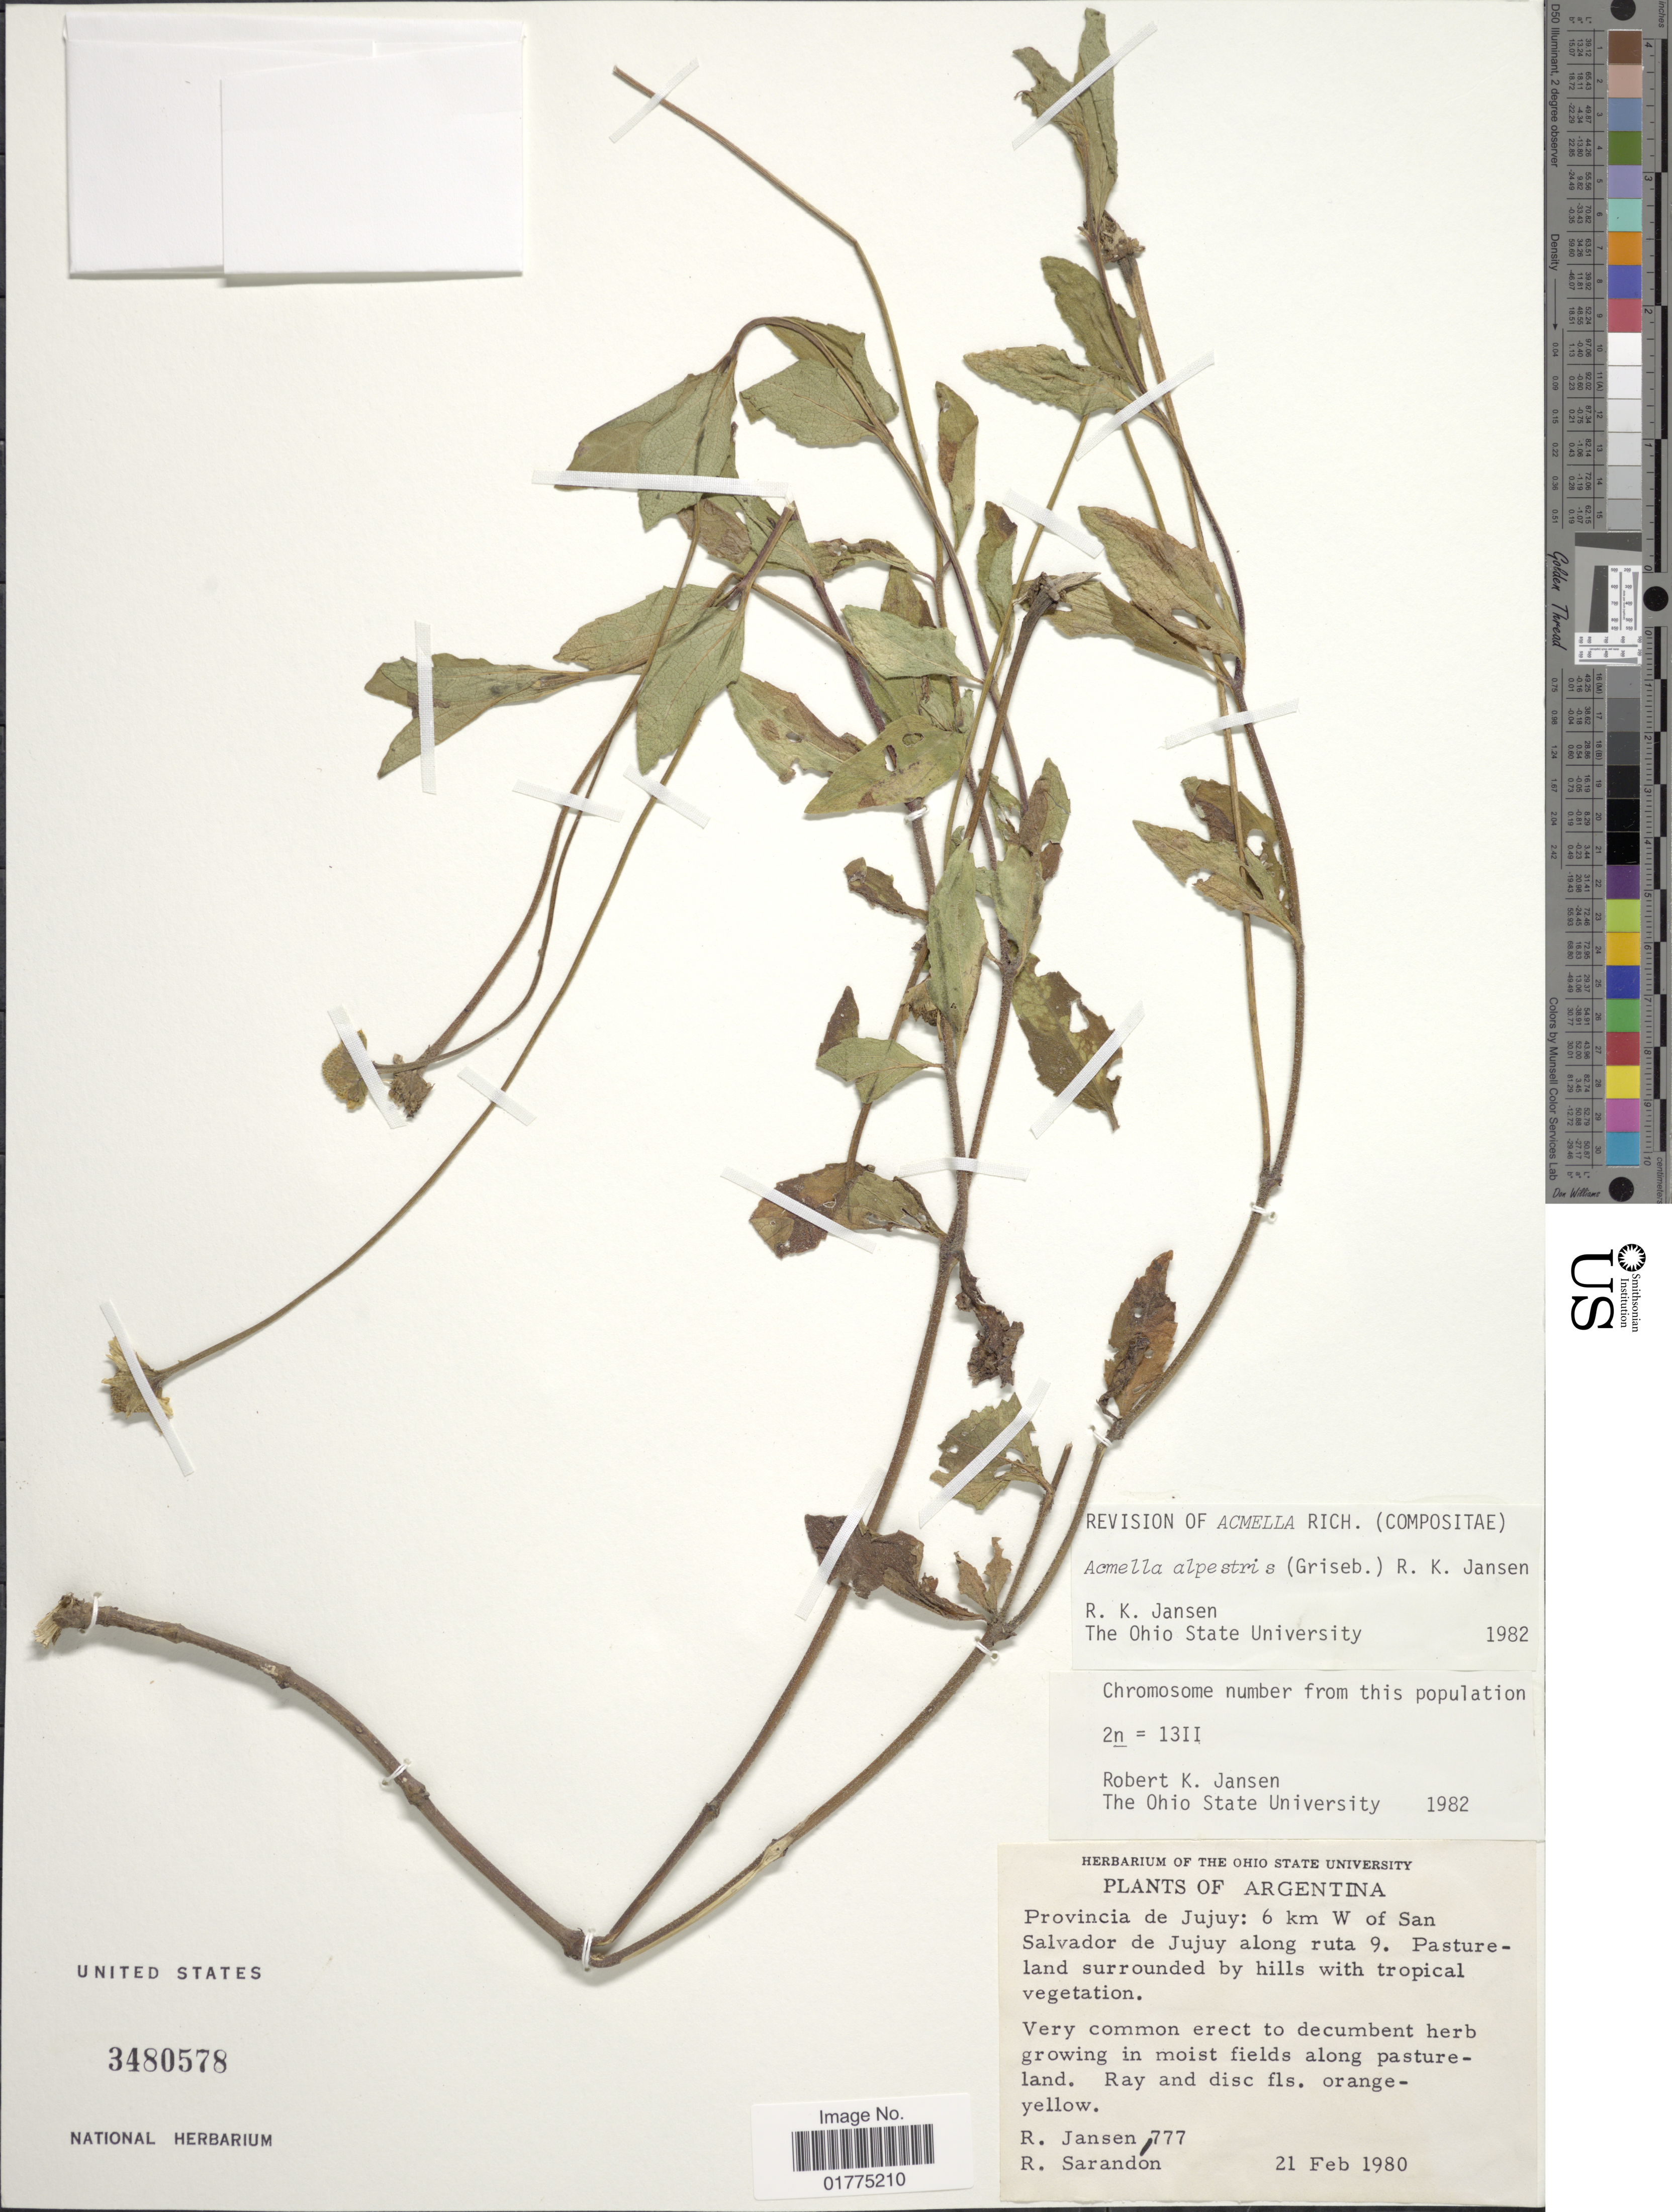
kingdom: Plantae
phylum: Tracheophyta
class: Magnoliopsida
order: Asterales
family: Asteraceae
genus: Acmella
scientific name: Acmella alpestris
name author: (Griseb.) R.K. Jansen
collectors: R. K. Jansen & R. Sarandon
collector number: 777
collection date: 1980-02-21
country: Argentina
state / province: Jujuy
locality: Provincia de Jujuy: 6 km W of San Salvador de Jujuy along ruta 9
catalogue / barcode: US 3480578